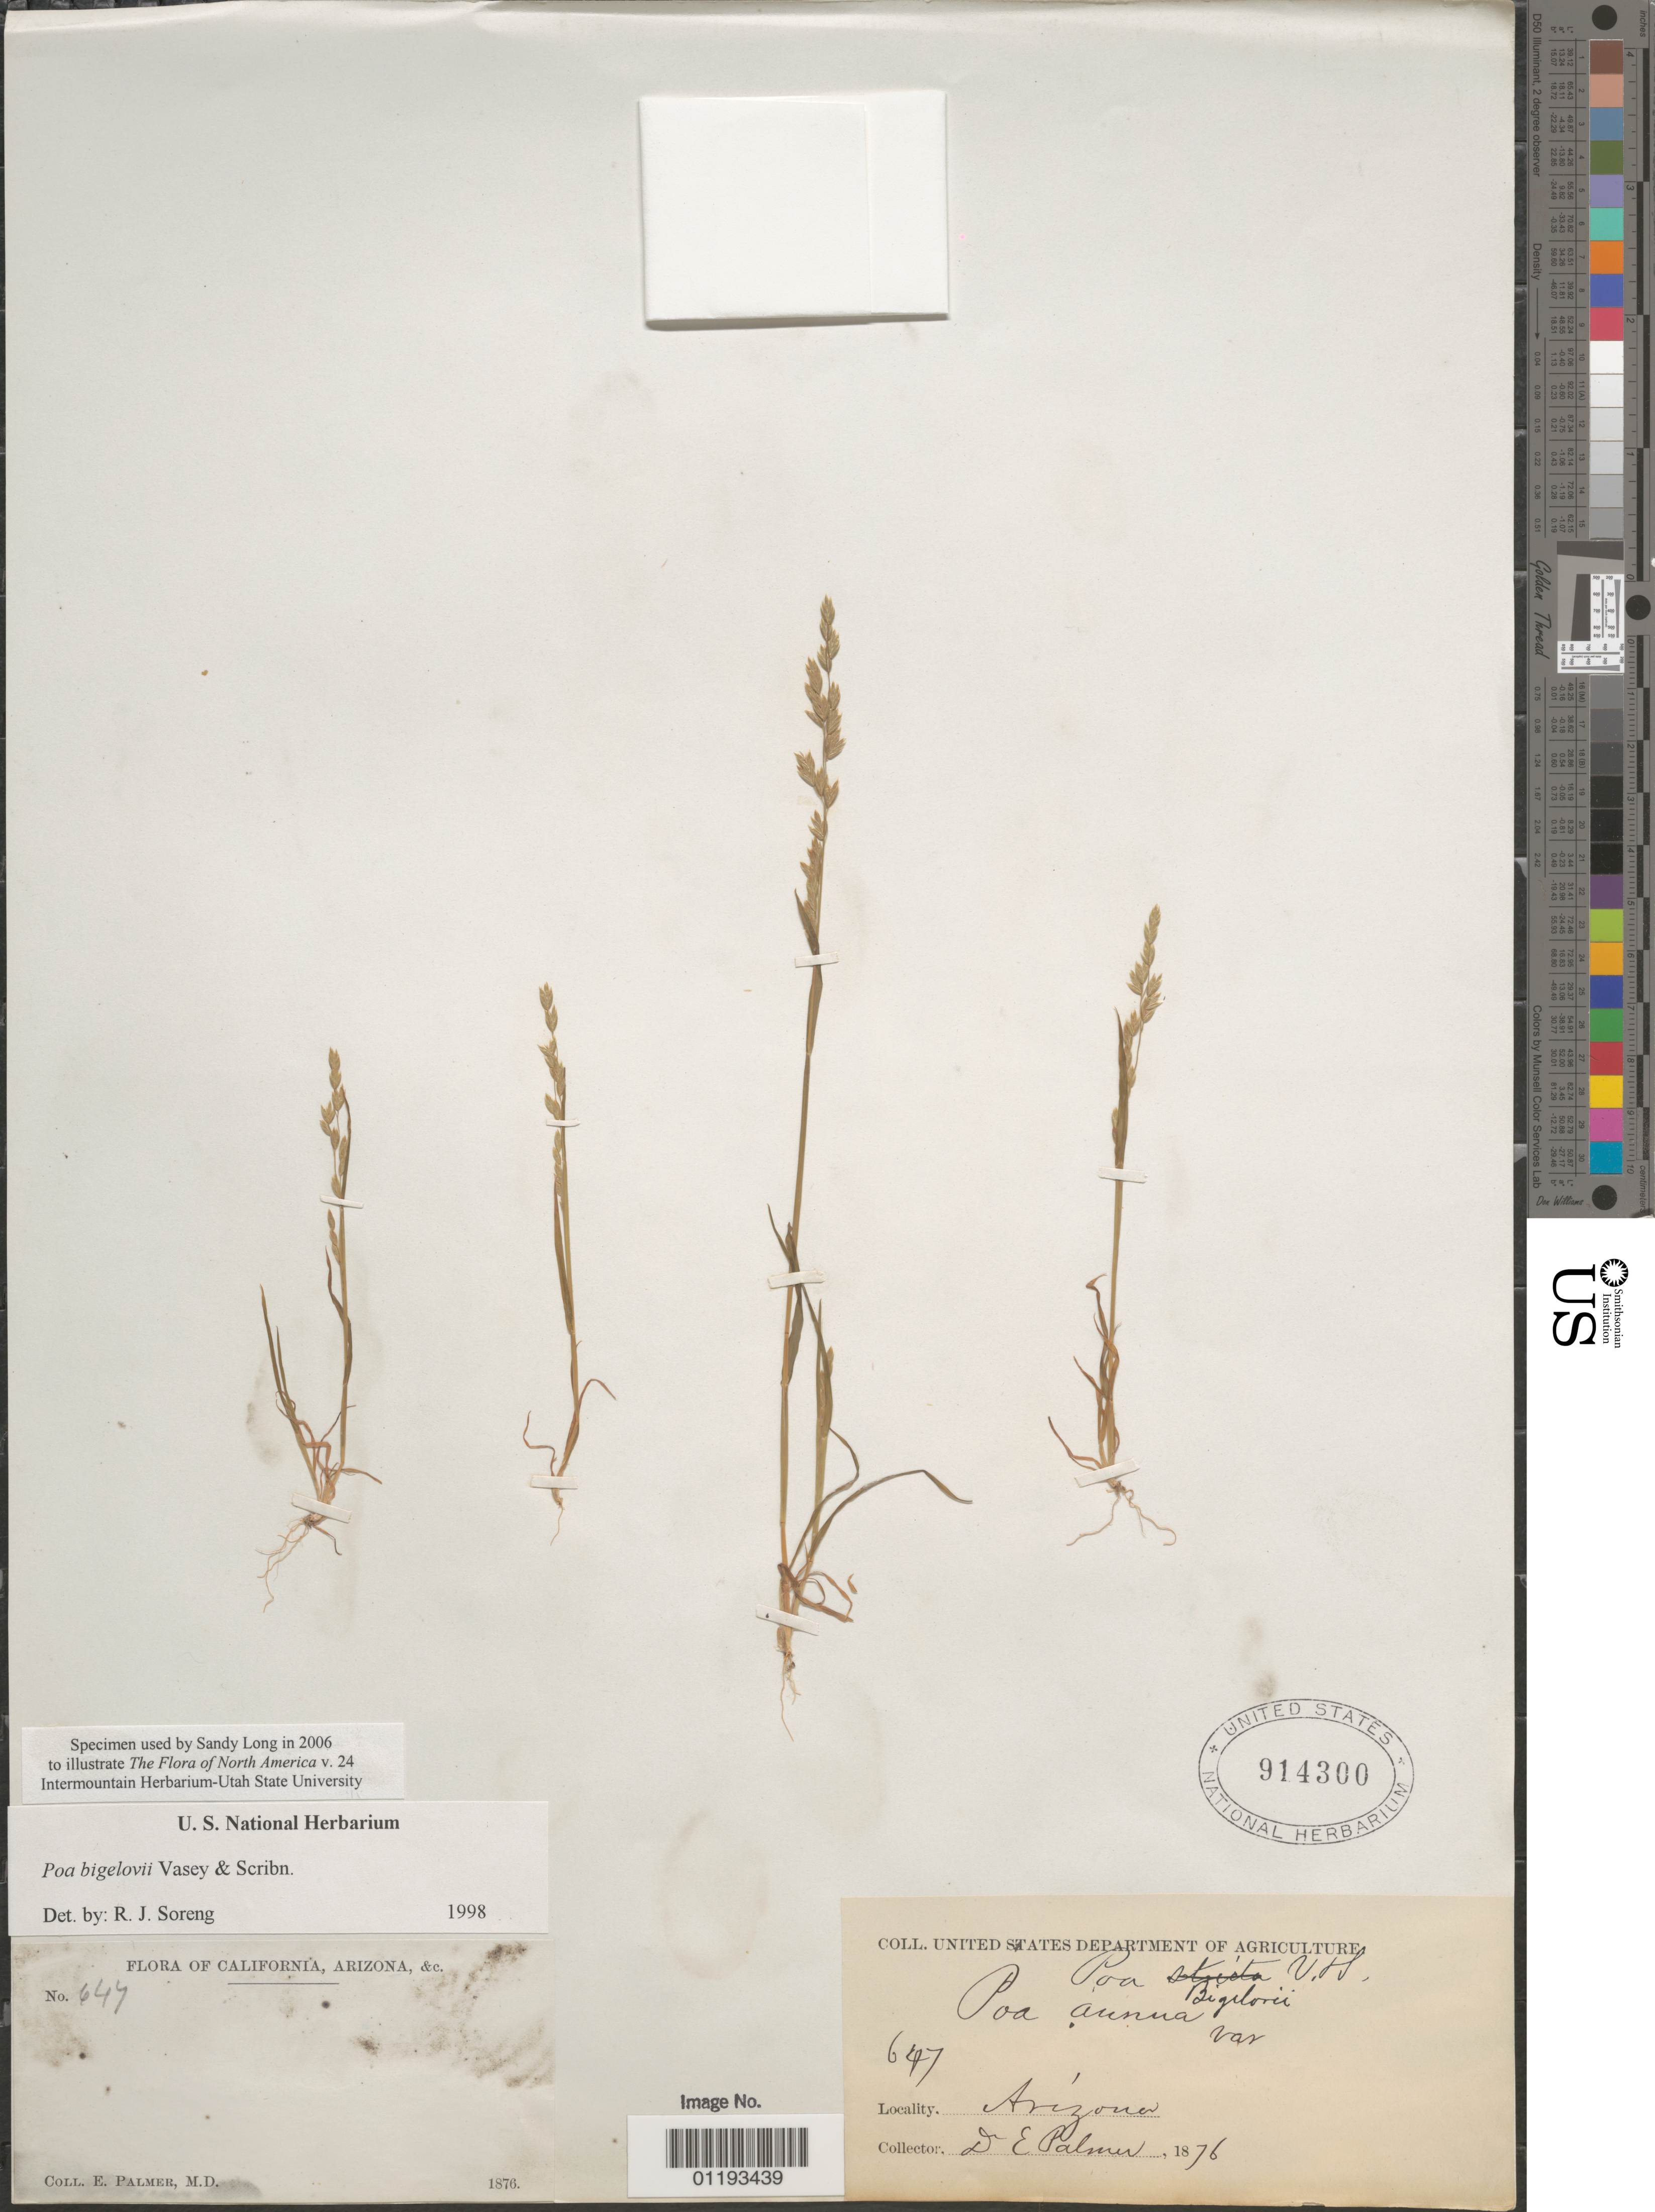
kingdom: Plantae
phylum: Tracheophyta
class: Liliopsida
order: Poales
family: Poaceae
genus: Poa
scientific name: Poa bigelovii Vasey & Scribn., nom. illeg.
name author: Vasey & Scribn.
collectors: E. Palmer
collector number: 647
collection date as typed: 1876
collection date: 1876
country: United States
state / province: Arizona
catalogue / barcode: US 914300